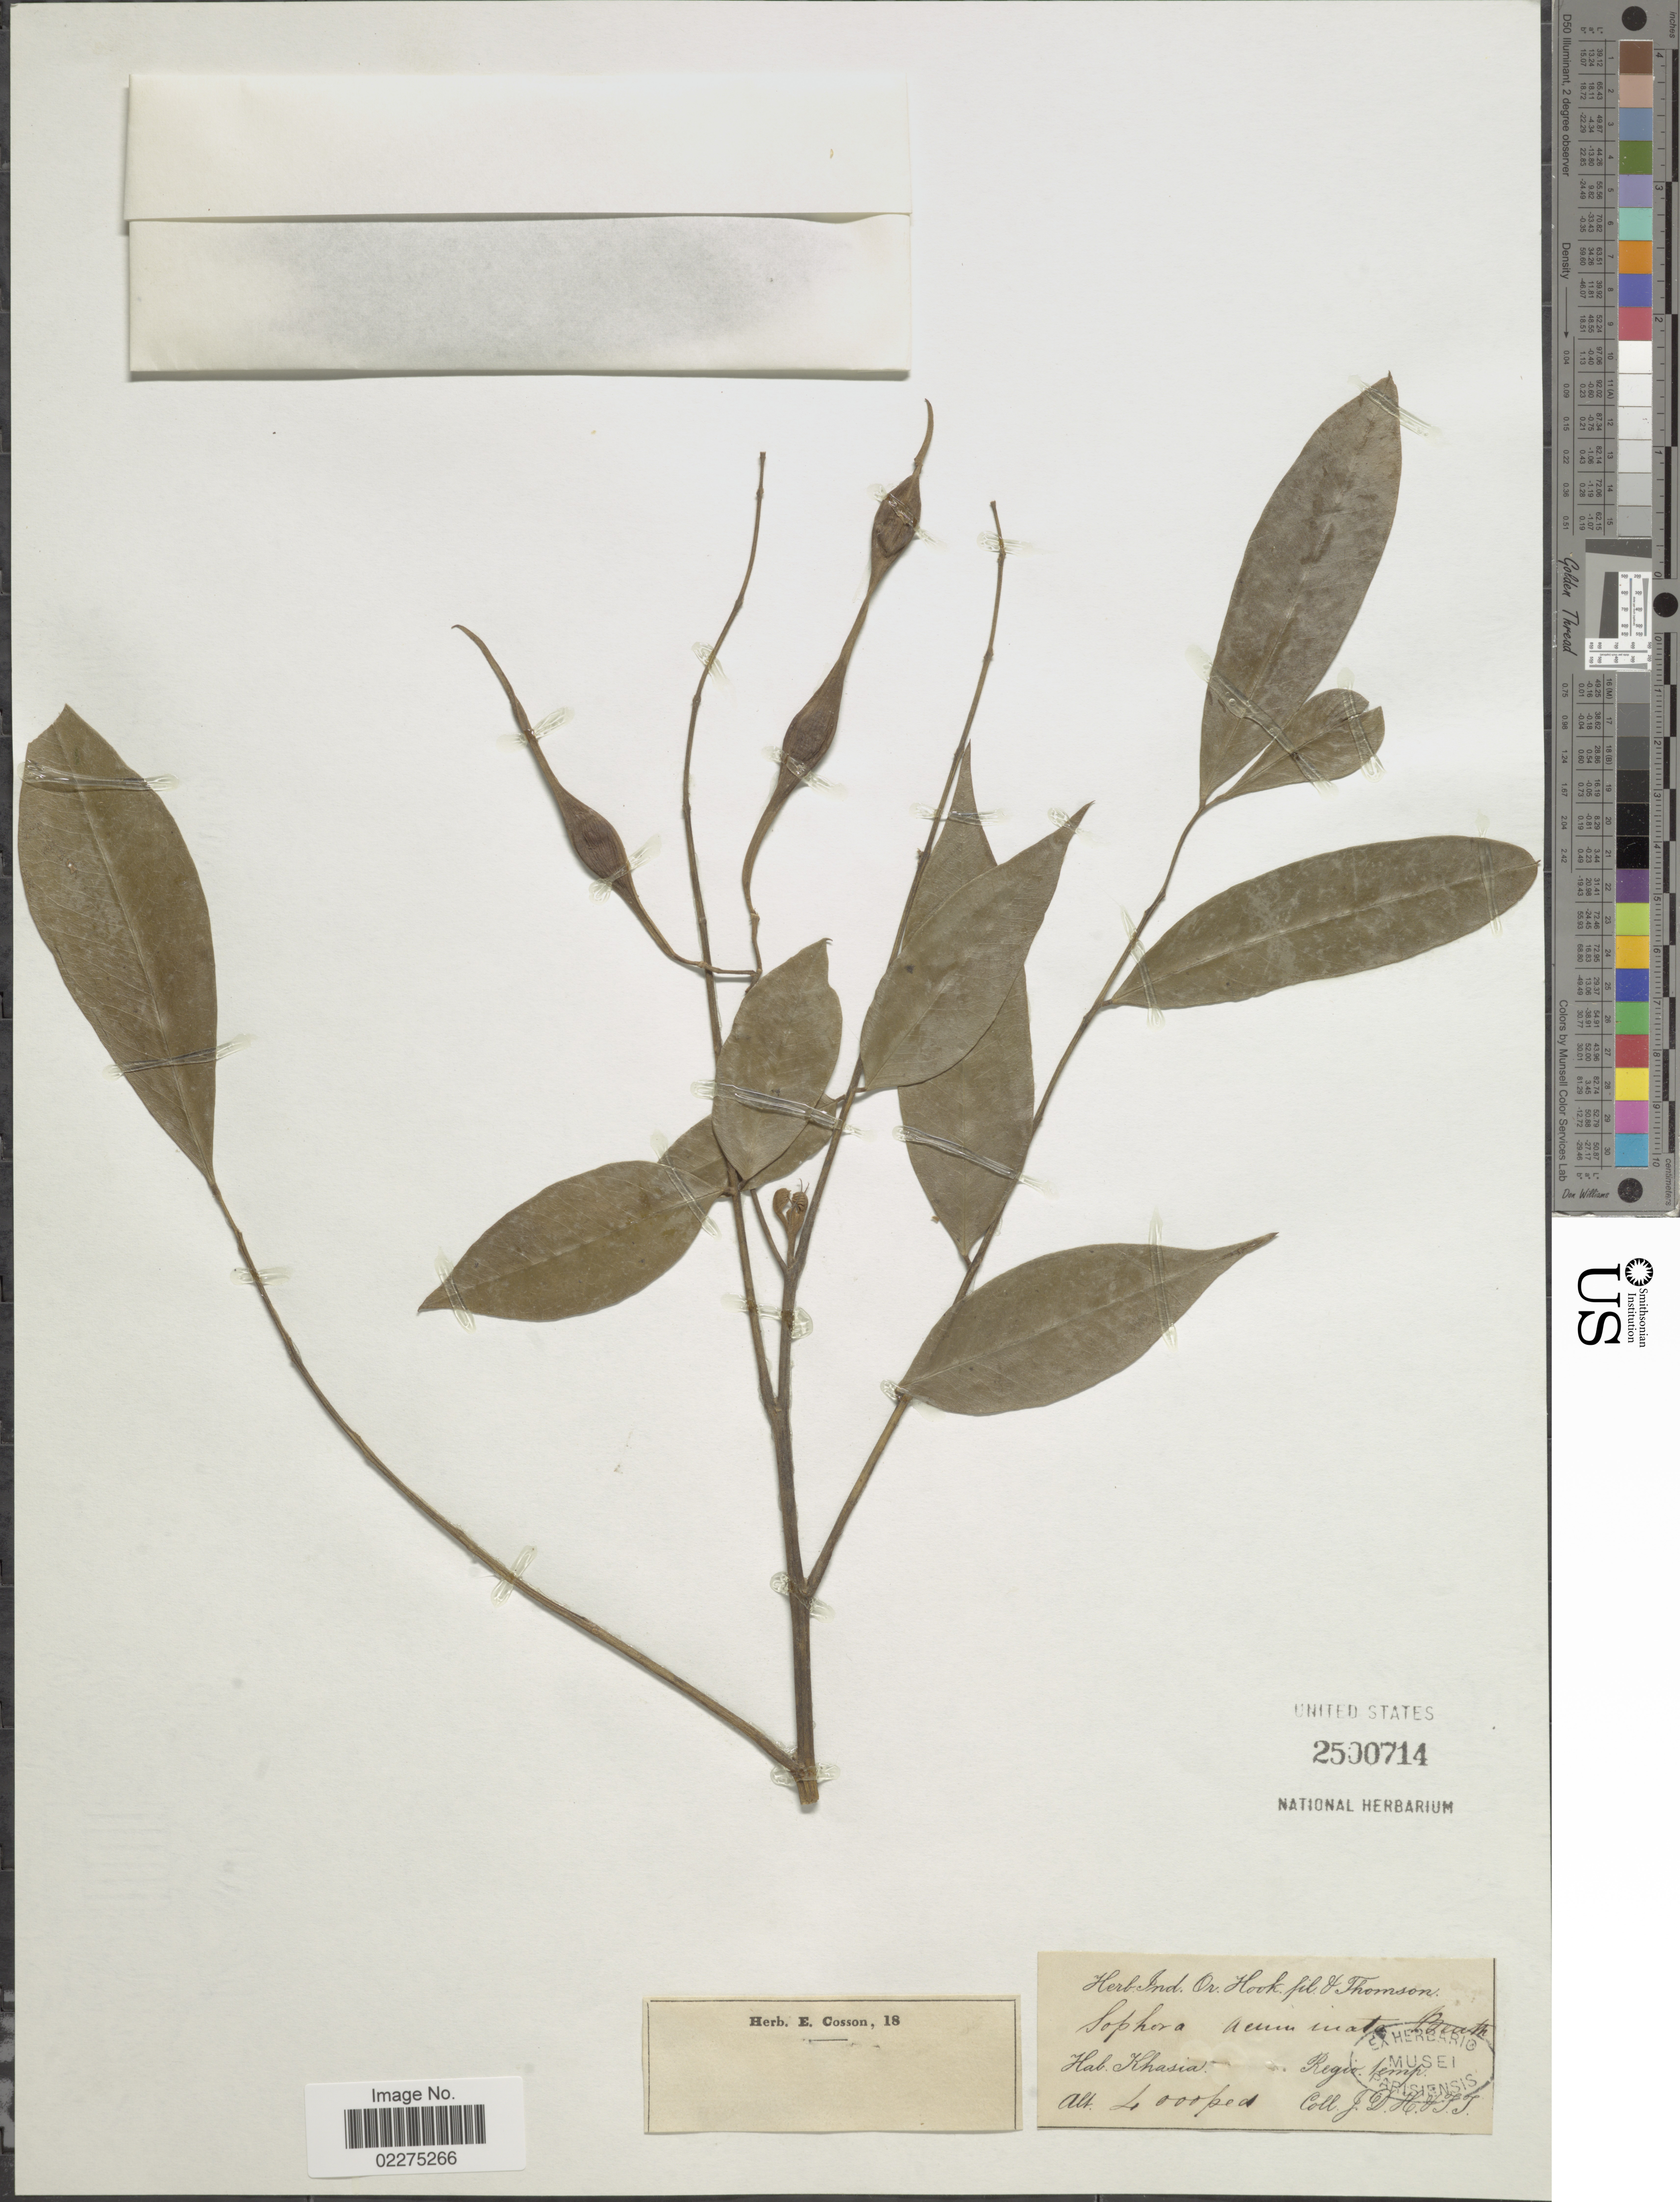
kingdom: Plantae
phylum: Tracheophyta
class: Magnoliopsida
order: Fabales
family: Fabaceae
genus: Sophora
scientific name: Sophora benthamii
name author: Steenis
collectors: J. D. Hooker & T. Thomson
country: India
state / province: Meghalaya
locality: Khasia. Regio temp.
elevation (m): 1219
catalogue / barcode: US 2500714